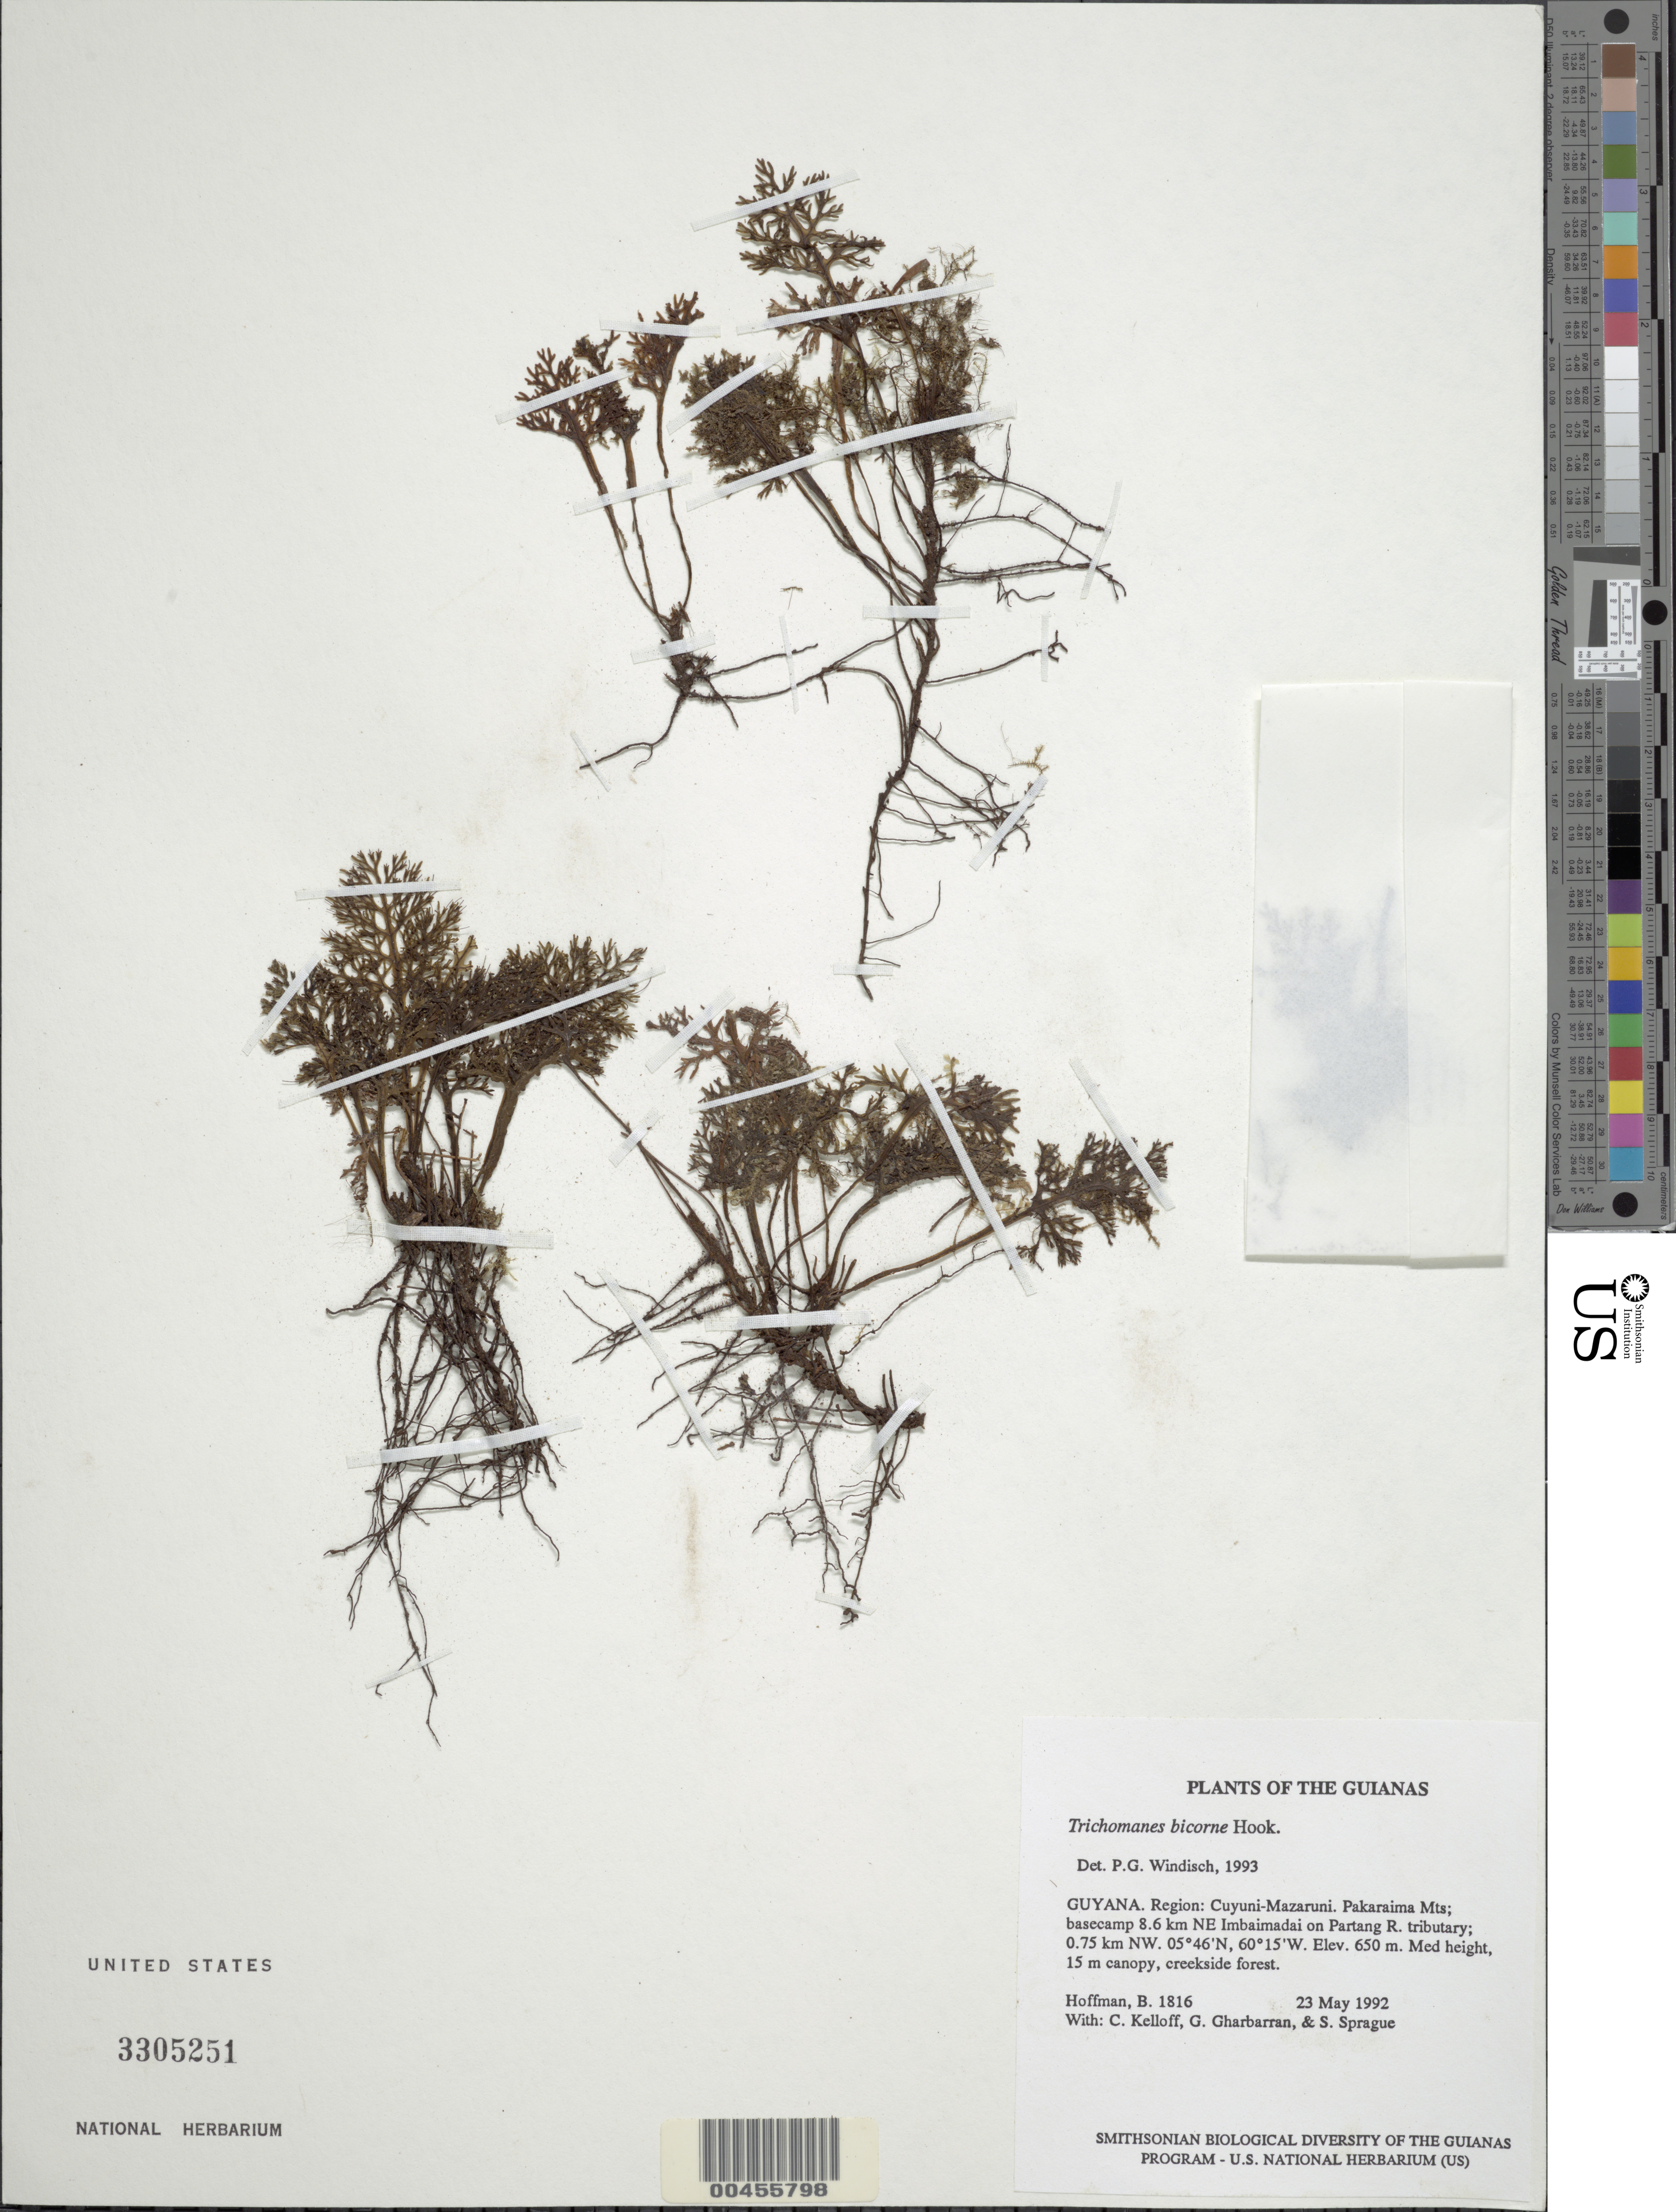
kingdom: Plantae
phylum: Tracheophyta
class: Polypodiopsida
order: Hymenophyllales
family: Hymenophyllaceae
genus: Trichomanes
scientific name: Trichomanes bicorne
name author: Hook.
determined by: Windisch, Paulo Guenter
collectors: B. Hoffman, C. L. Kelloff, G. Gharbarran & S. Sprague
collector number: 1816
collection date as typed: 23 May 1992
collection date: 1992-05-23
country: Guyana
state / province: Cuyuni-Mazaruni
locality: Pakaraima Mts; basecamp 8.6 km NE Imbaimadai on Partang River tributary; 0.75 km NW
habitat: Med height, 15 m canopy, creekside forest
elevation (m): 650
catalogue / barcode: US 3305251